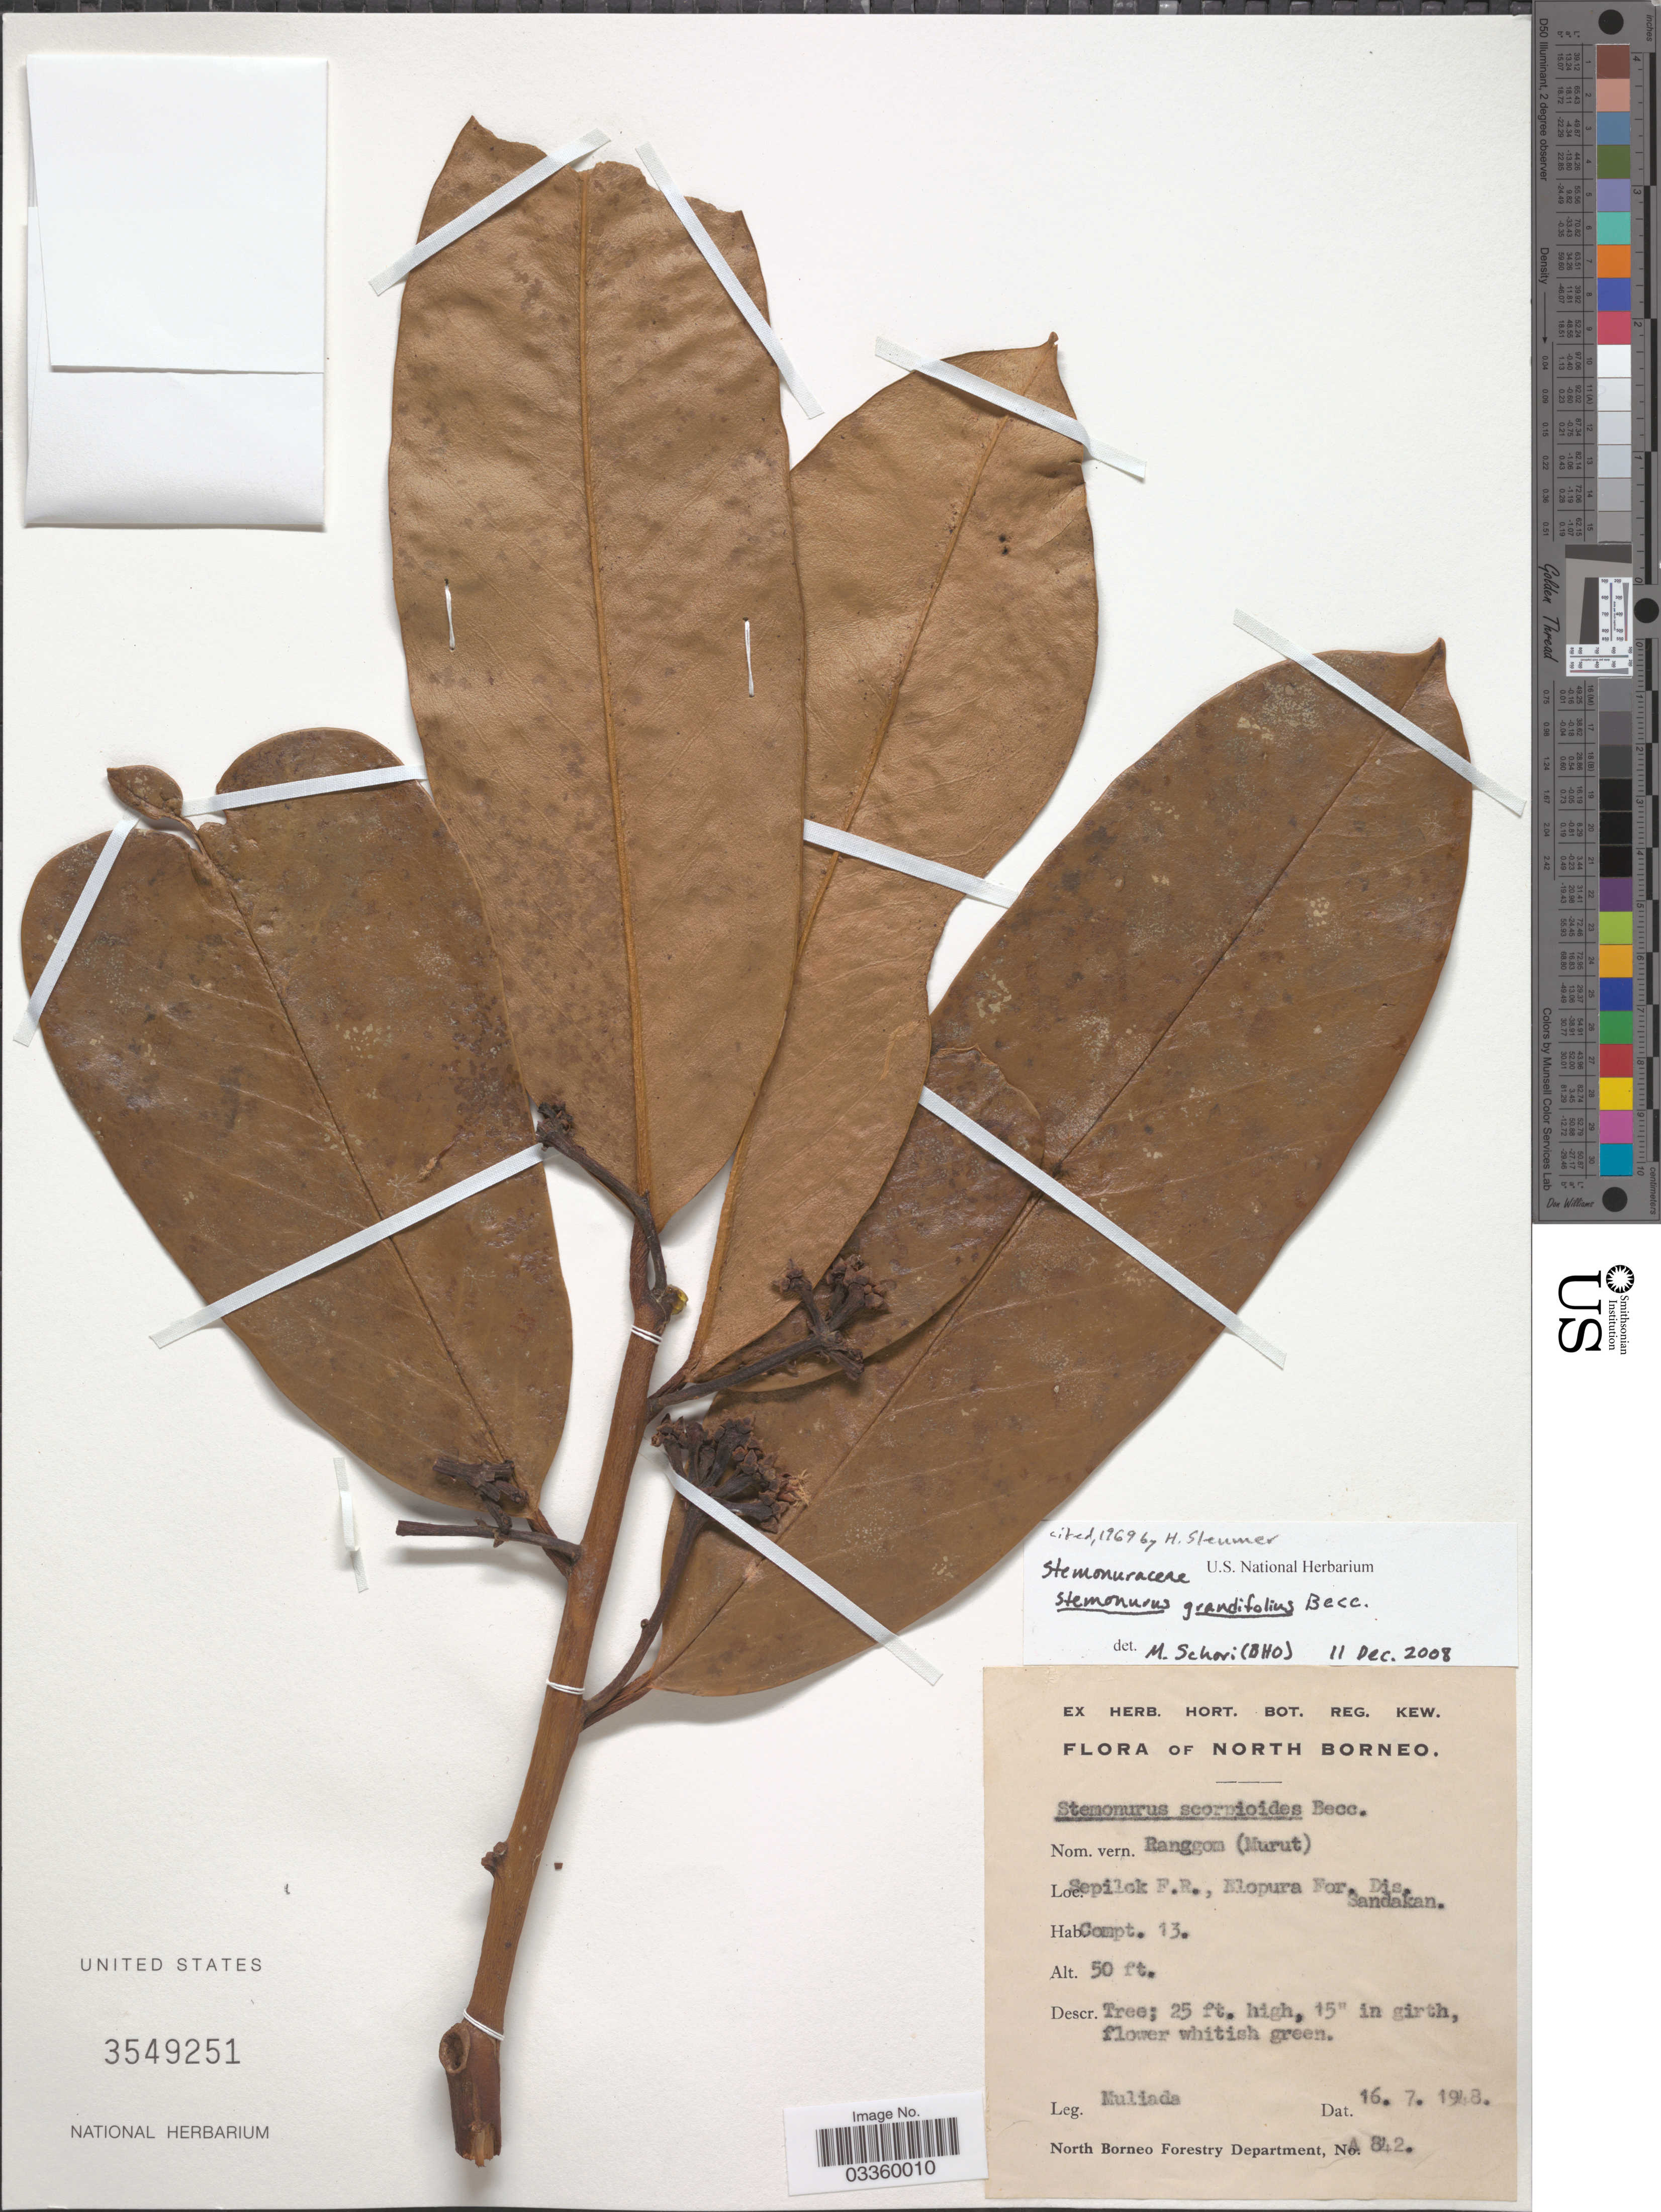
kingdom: Plantae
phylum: Tracheophyta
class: Magnoliopsida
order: Cardiopteridales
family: Stemonuraceae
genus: Stemonurus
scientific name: Stemonurus grandifolius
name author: Becc.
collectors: -. Muliadi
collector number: A842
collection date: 1948-07-16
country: Malaysia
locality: North Borneo. Sepilok F.R. Elopura For. Dis. Sandakan. Compt. 13.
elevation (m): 15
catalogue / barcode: US 3549251